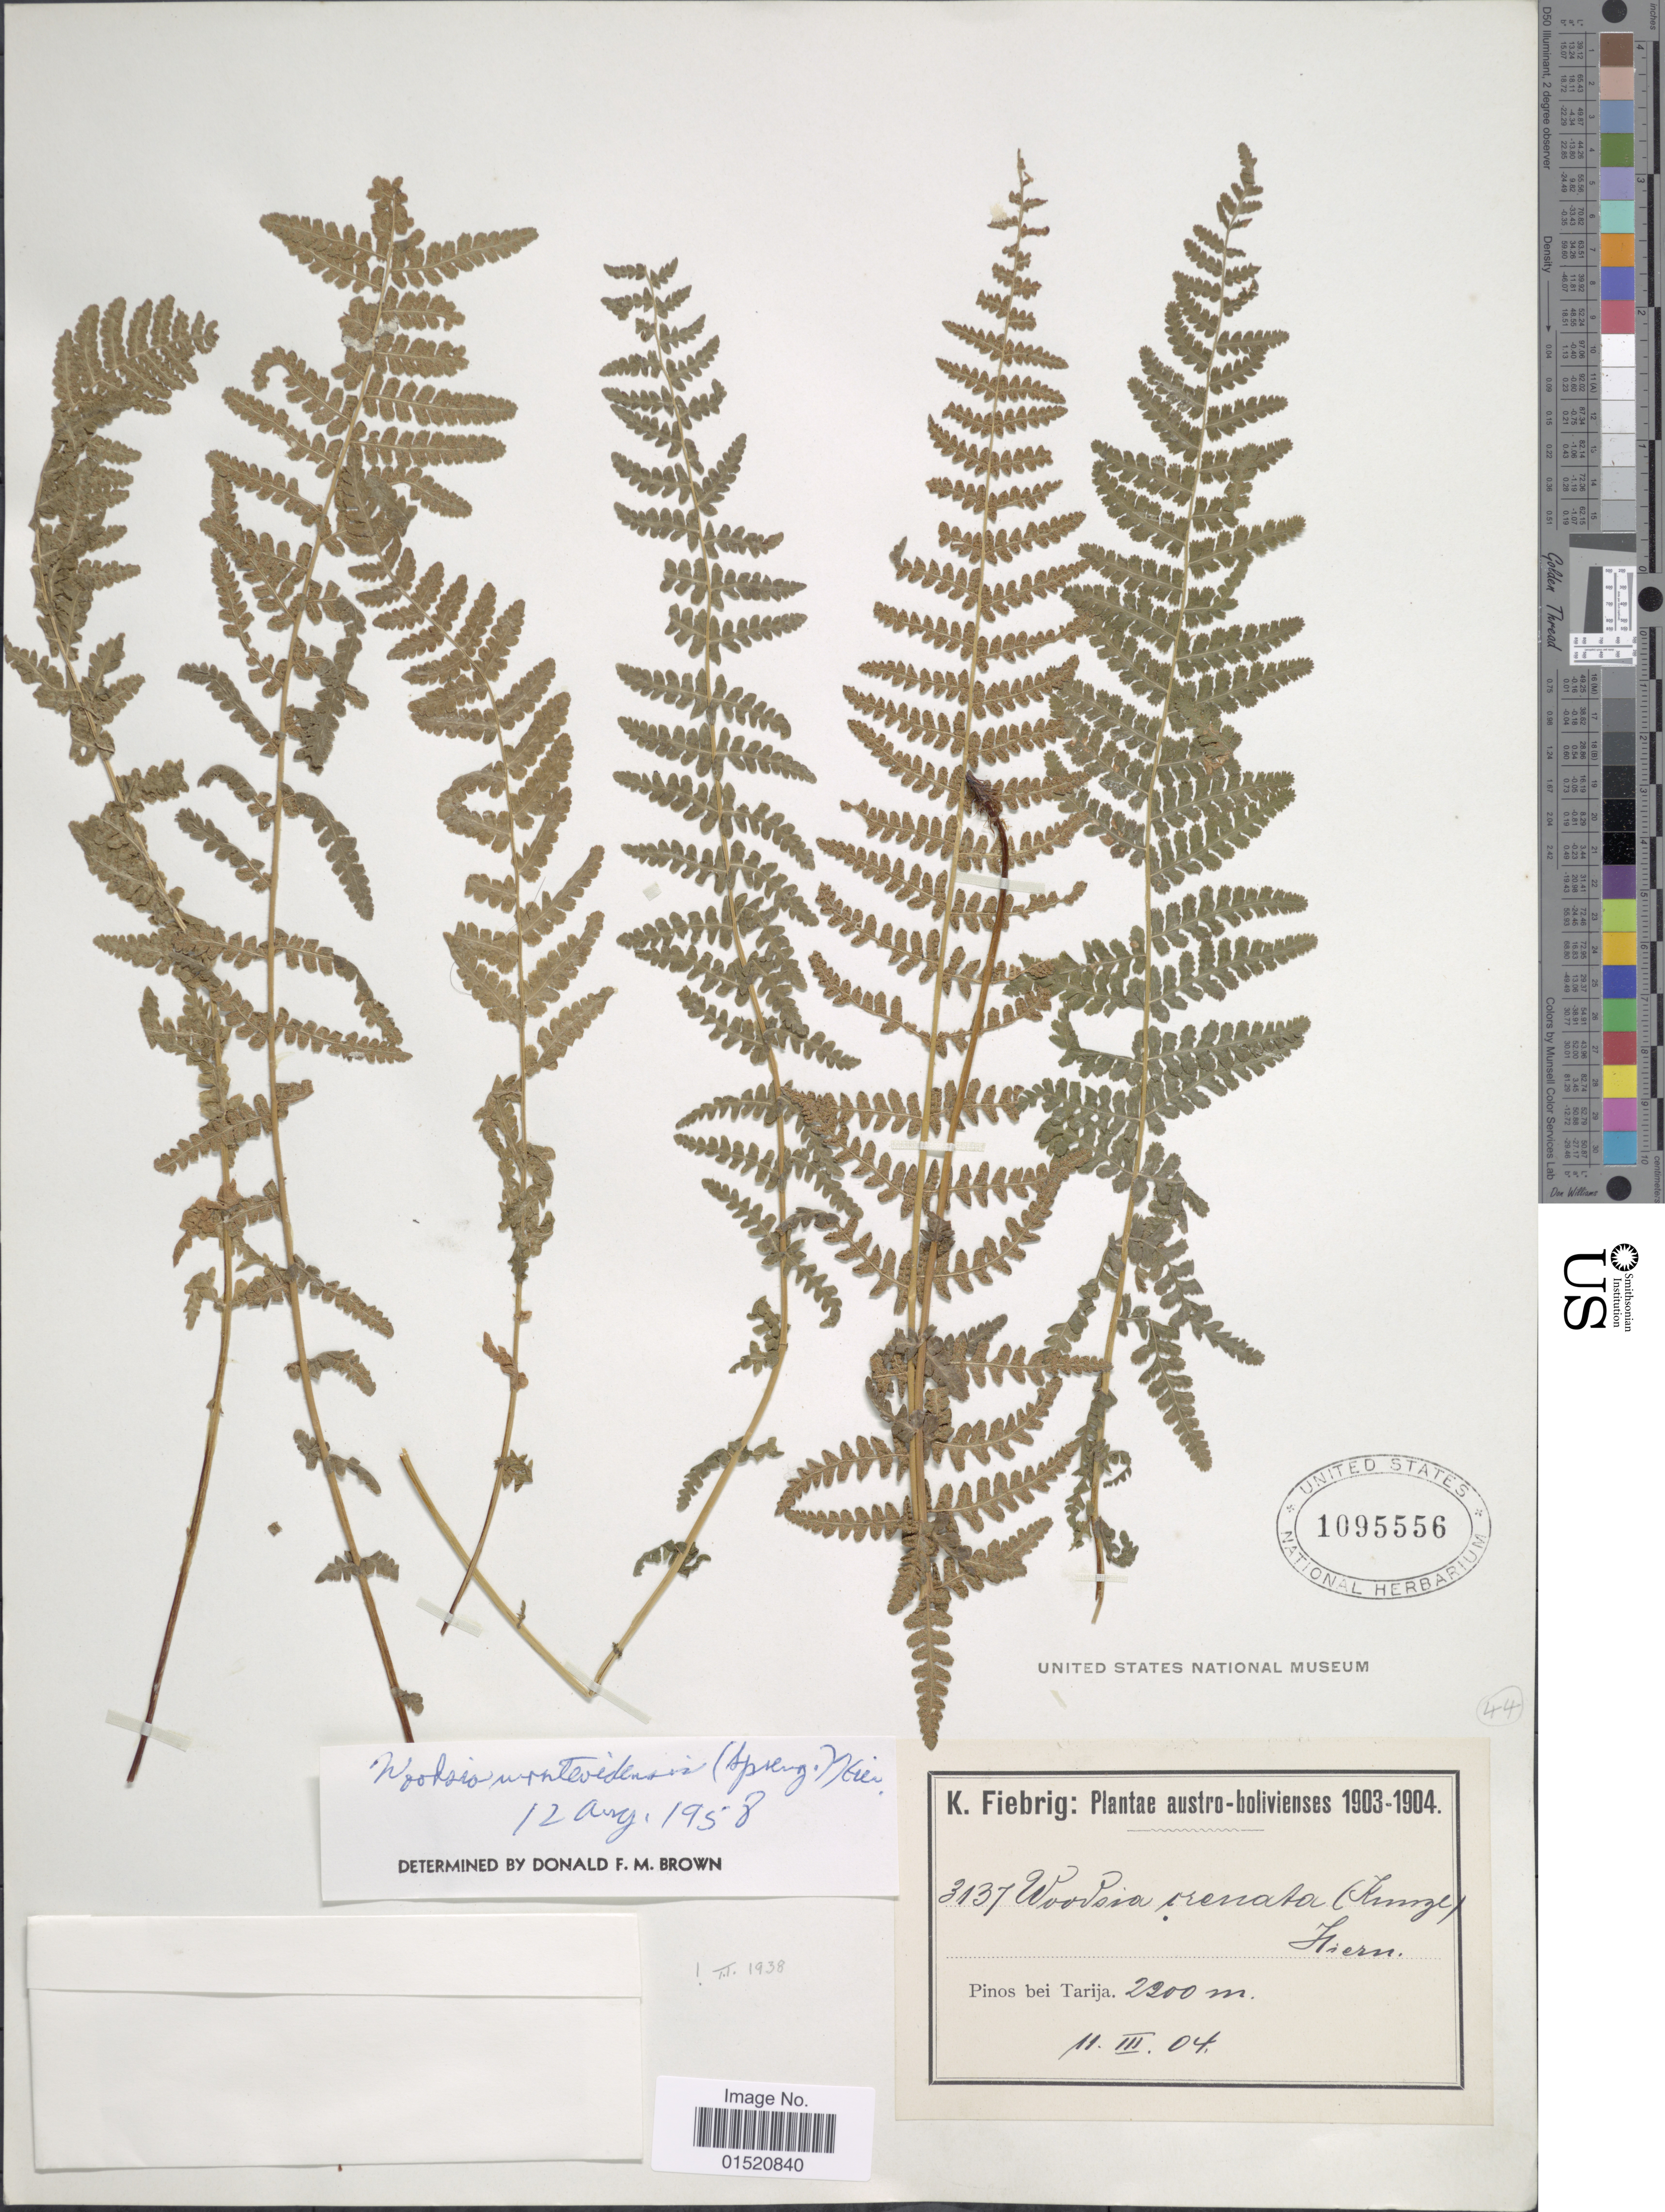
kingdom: Plantae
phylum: Tracheophyta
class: Polypodiopsida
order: Polypodiales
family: Woodsiaceae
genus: Woodsia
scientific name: Woodsia montevidensis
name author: (Spreng.) Hieron.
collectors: K. Fiebrig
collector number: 3137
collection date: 1904-03-11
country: Bolivia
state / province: Tarija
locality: Pinos bei Tarija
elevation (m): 2200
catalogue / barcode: US 1095556